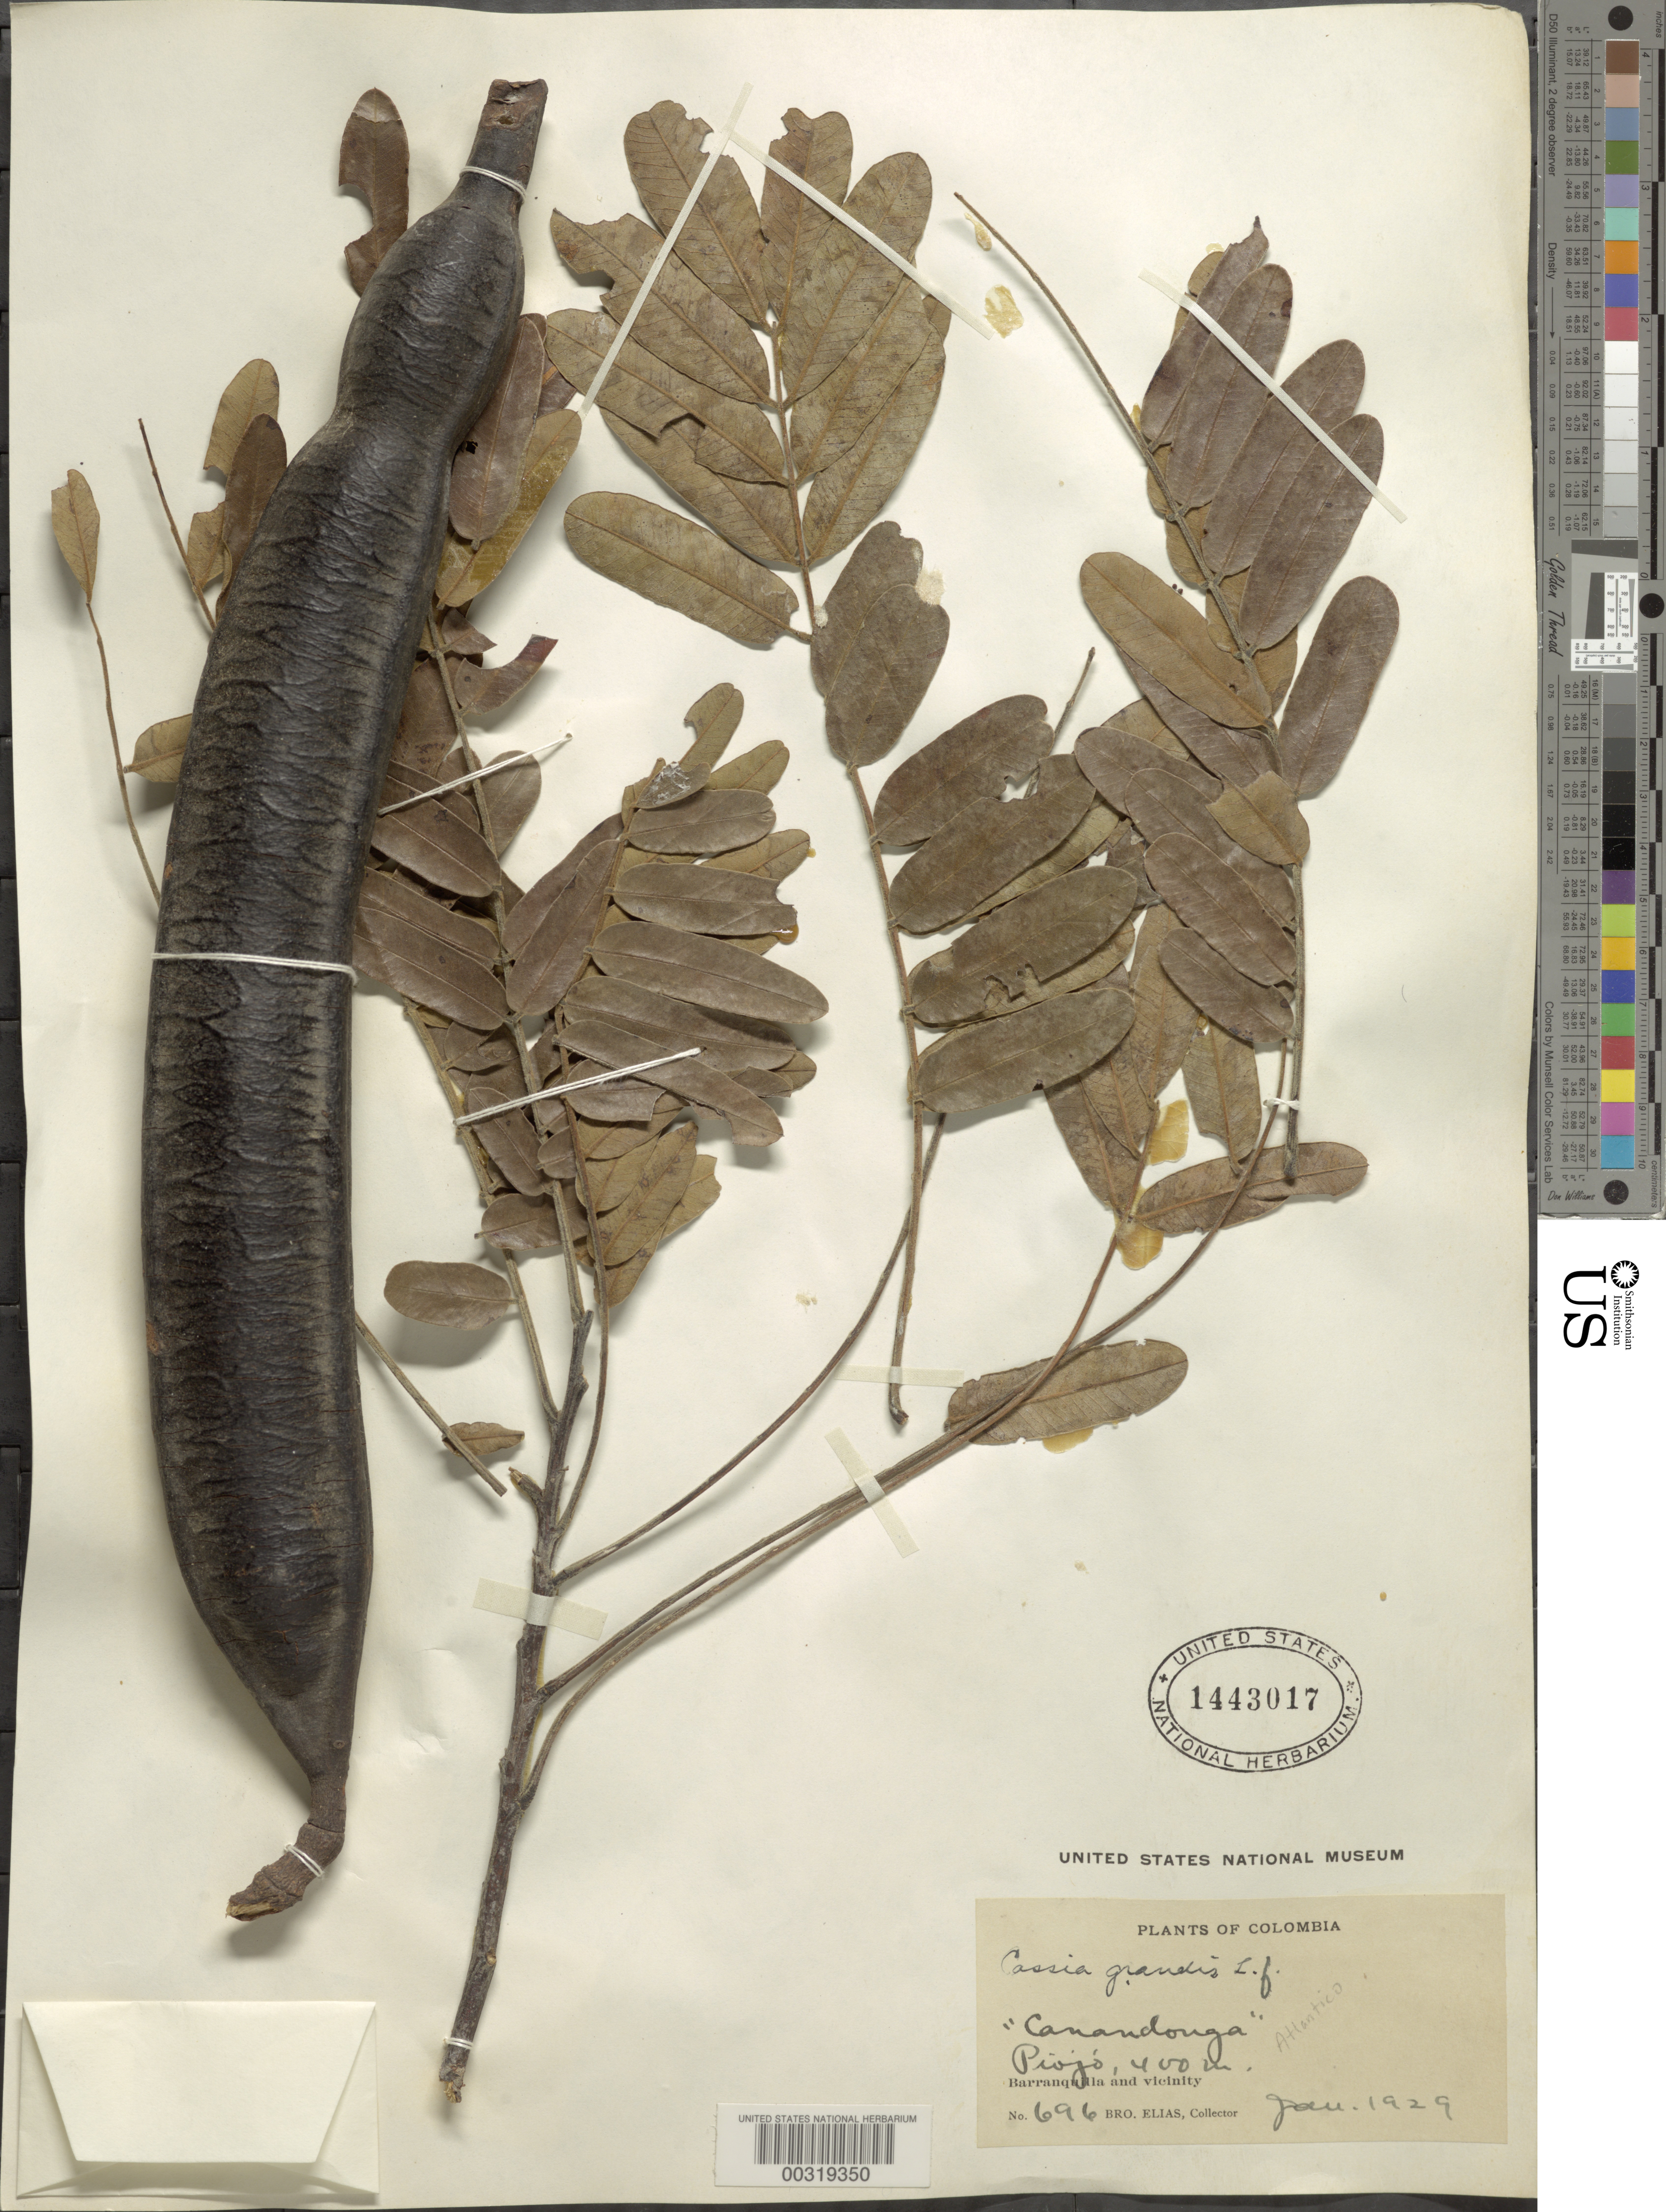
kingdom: Plantae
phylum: Tracheophyta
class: Magnoliopsida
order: Fabales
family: Fabaceae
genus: Cassia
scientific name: Cassia grandis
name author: L. f.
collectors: Bro. Elias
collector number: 696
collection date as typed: Jan 1929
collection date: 1929-01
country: Colombia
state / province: Atlántico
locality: Piojo; Barranquilla and vicinity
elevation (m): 400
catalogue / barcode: US 1443017